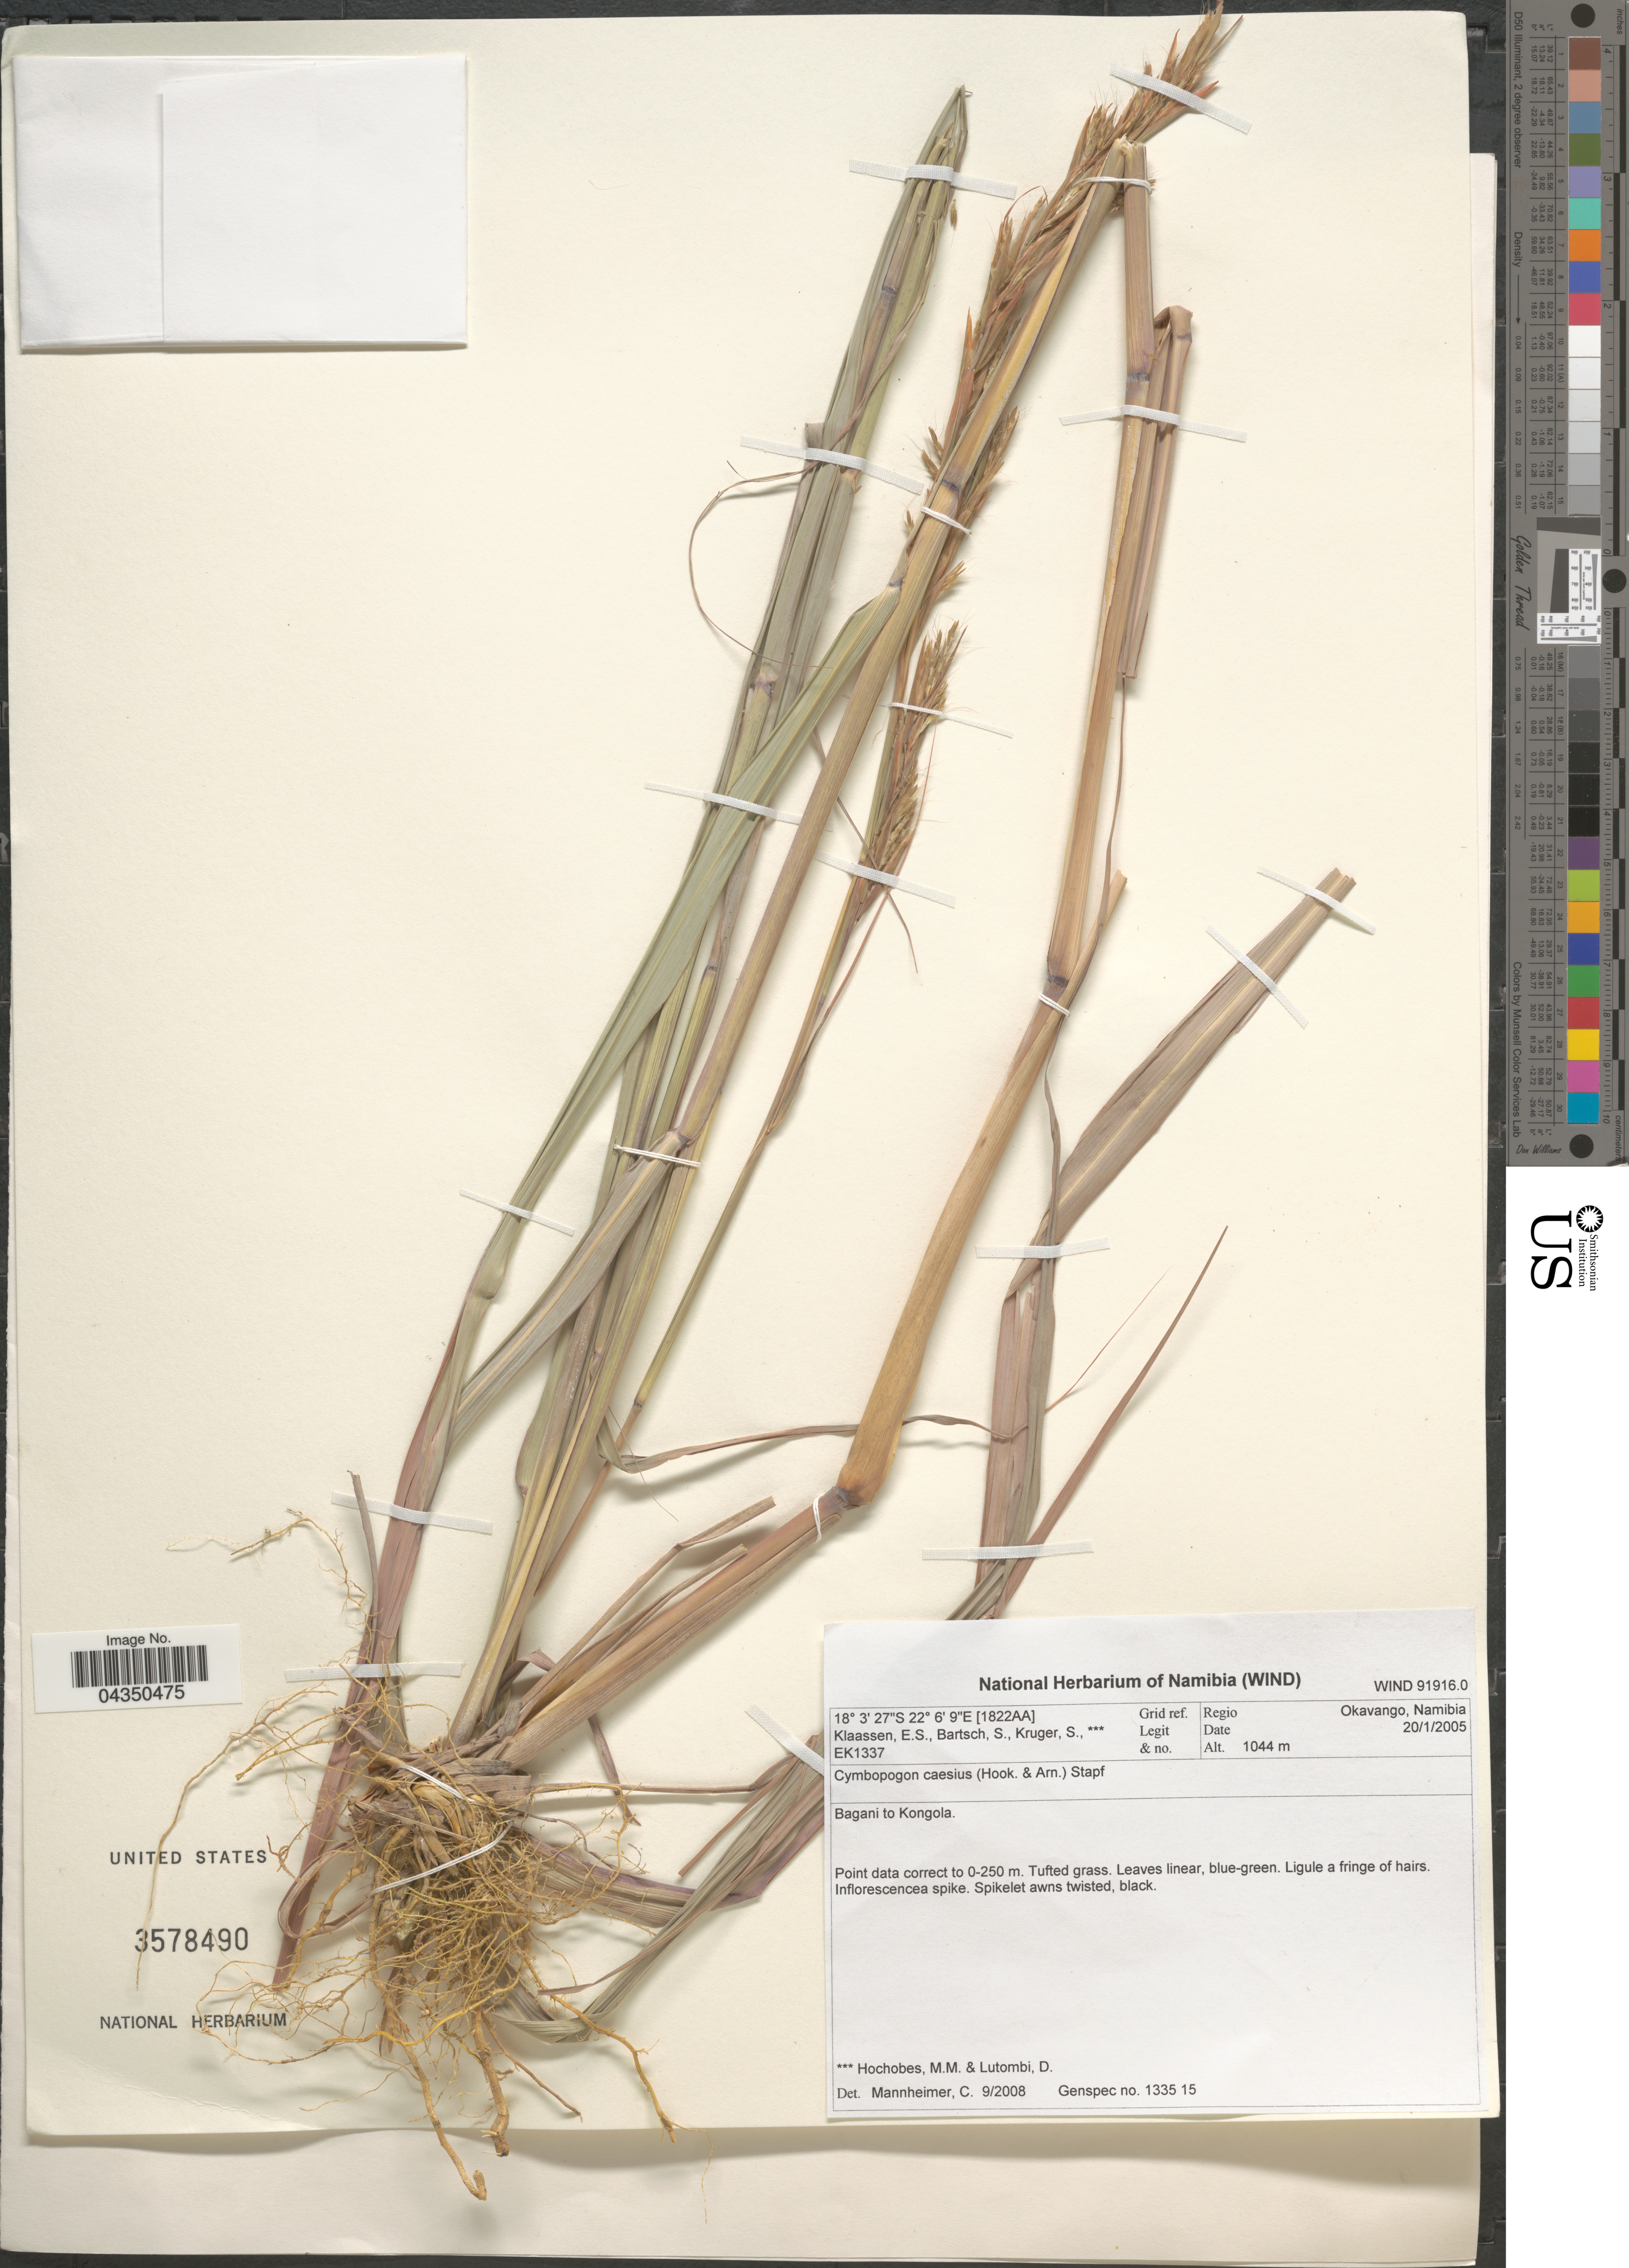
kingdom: Plantae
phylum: Tracheophyta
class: Liliopsida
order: Poales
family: Poaceae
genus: Cymbopogon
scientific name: Cymbopogon caesius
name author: (Nees ex Hook. & Arn.) Stapf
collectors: E. S. Klaassen, S. Bartsch, S. Kruger, M. Hochobes & D. Lutombi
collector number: EK1337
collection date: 2005-01-20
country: Namibia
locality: [1822AA] Grid ref. Regio Okavango, Namibia. Bagani to Kongola.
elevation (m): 1044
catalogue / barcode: US 3578490